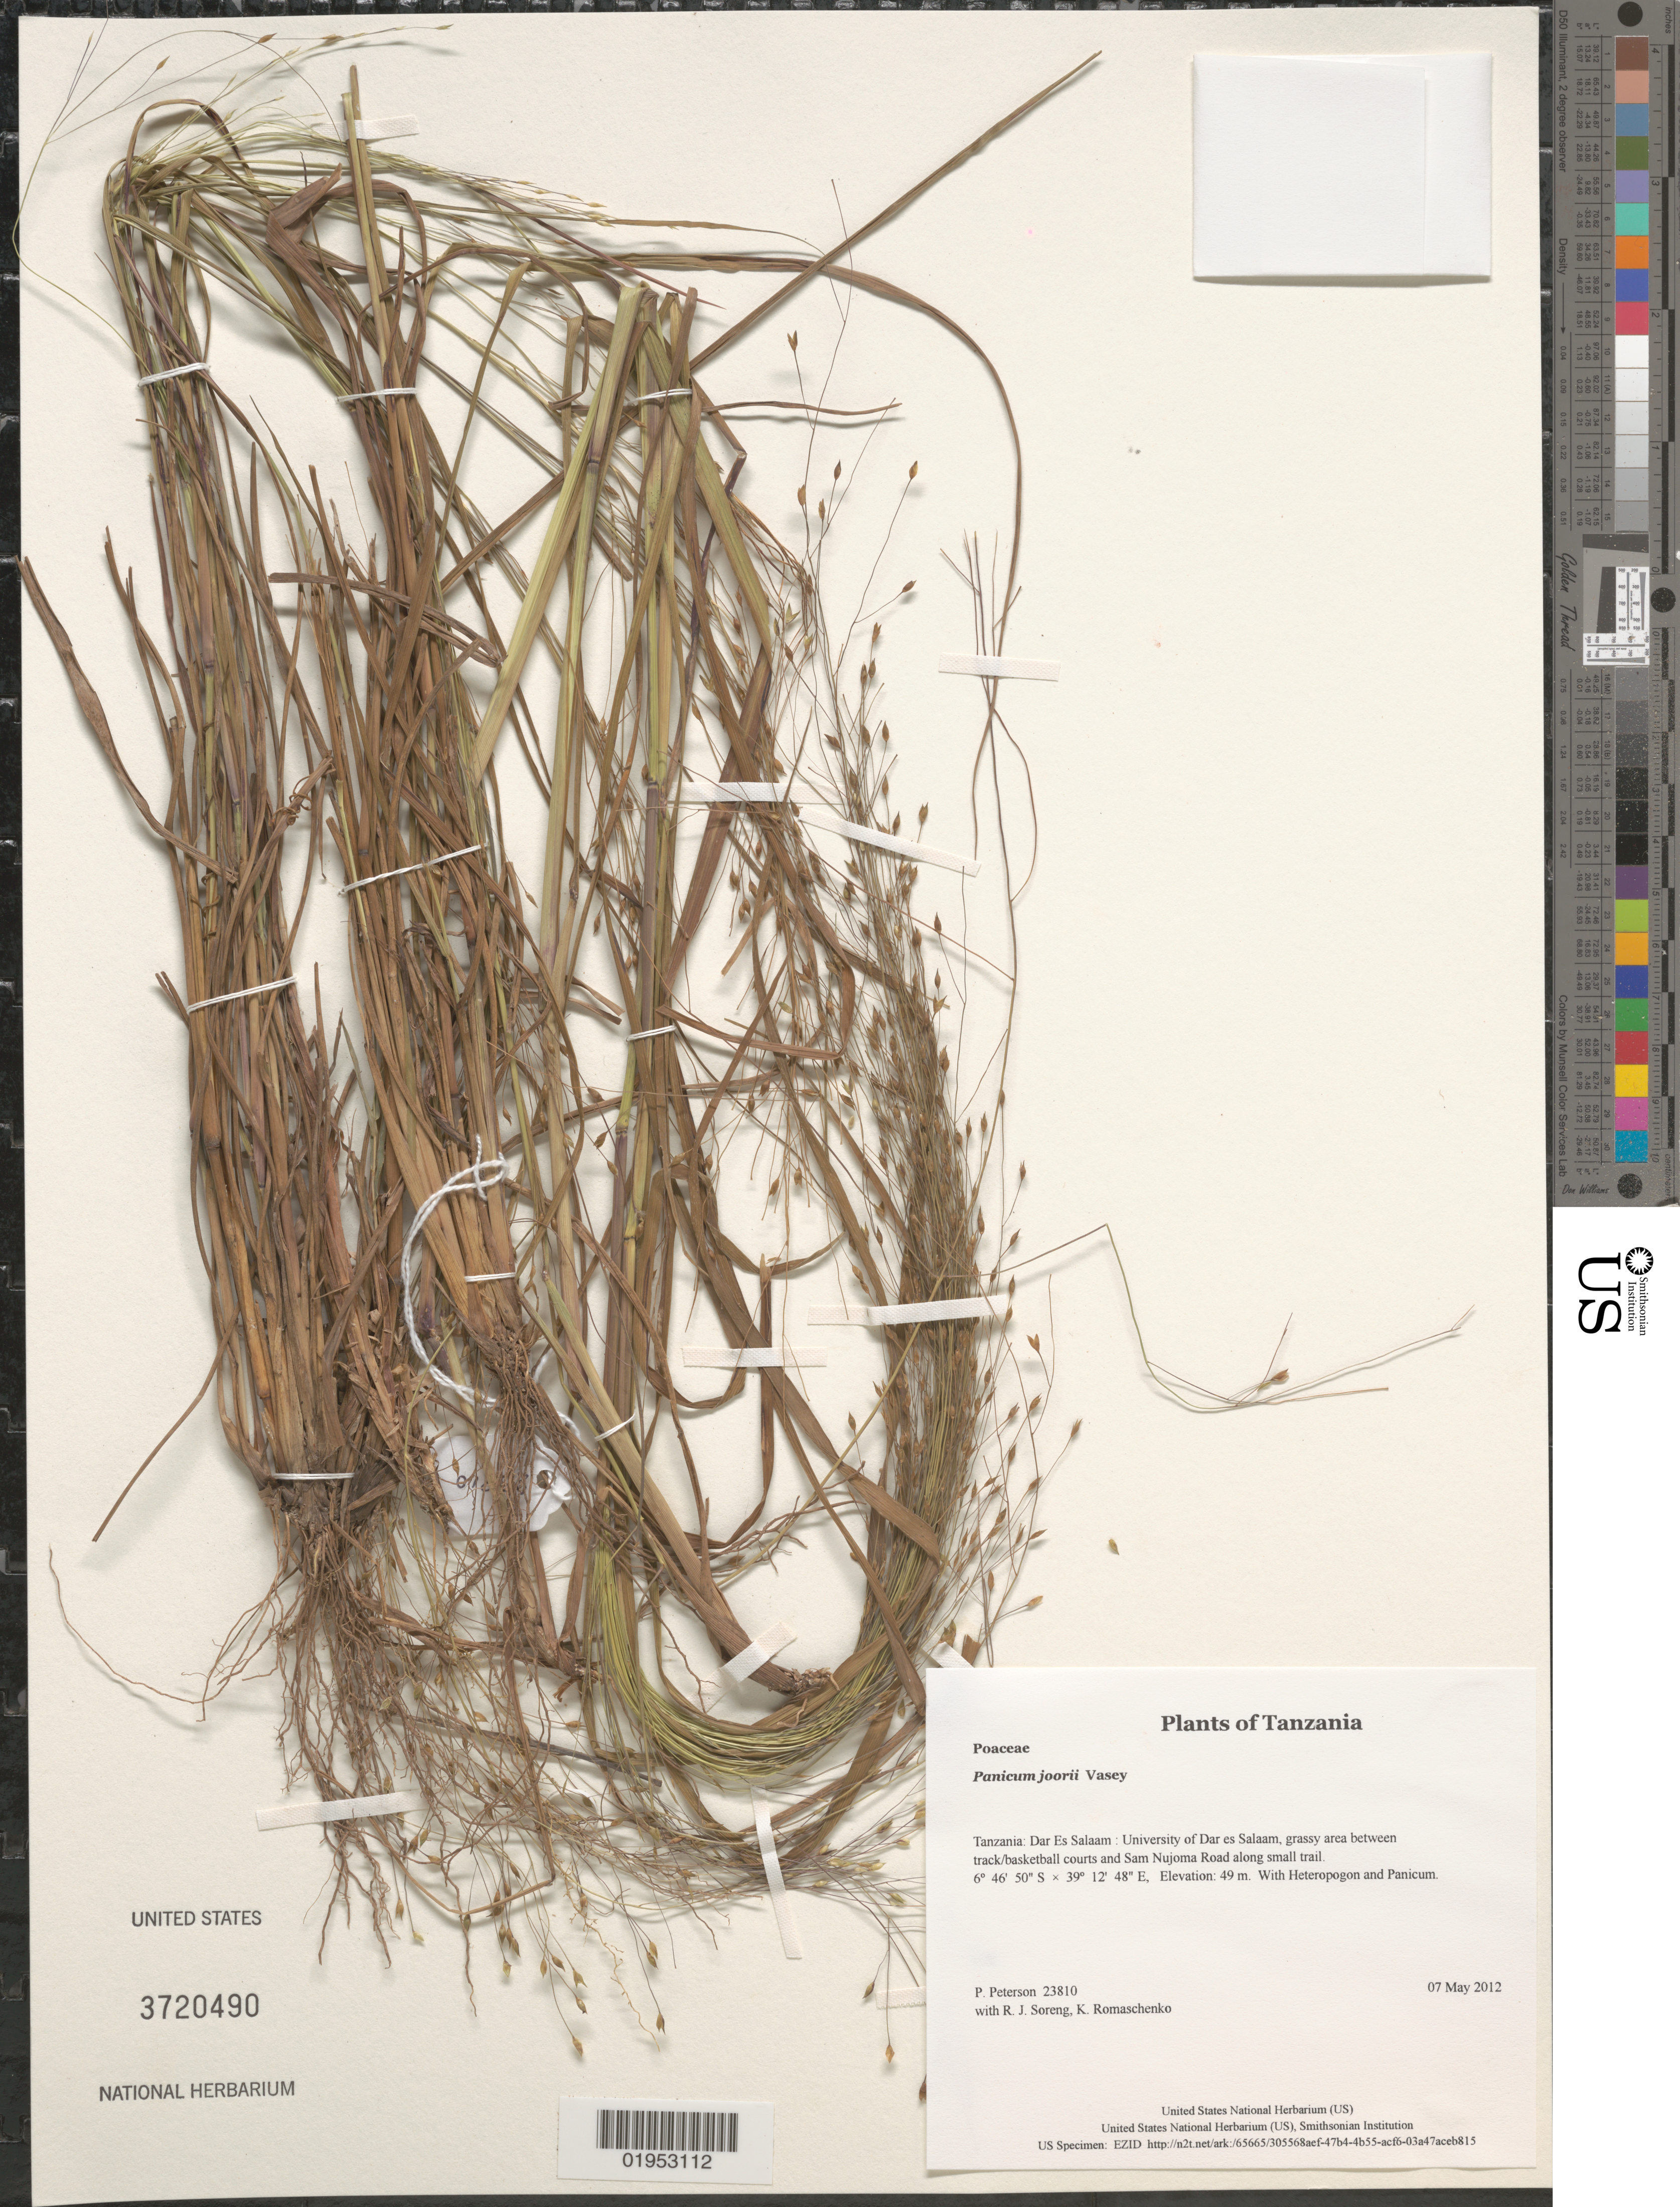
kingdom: Plantae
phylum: Tracheophyta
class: Liliopsida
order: Poales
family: Poaceae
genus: Panicum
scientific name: Panicum sp.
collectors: P. M. Peterson, R. J. Soreng & K. Romaschenko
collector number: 23810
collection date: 2012-05-07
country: Tanzania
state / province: Dar Es Salaam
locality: University of Dar es Salaam, grassy area between track/basketball courts and Sam Nujoma Road along small trail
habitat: With Heteropogon and Panicum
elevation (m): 49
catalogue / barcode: US 3720490